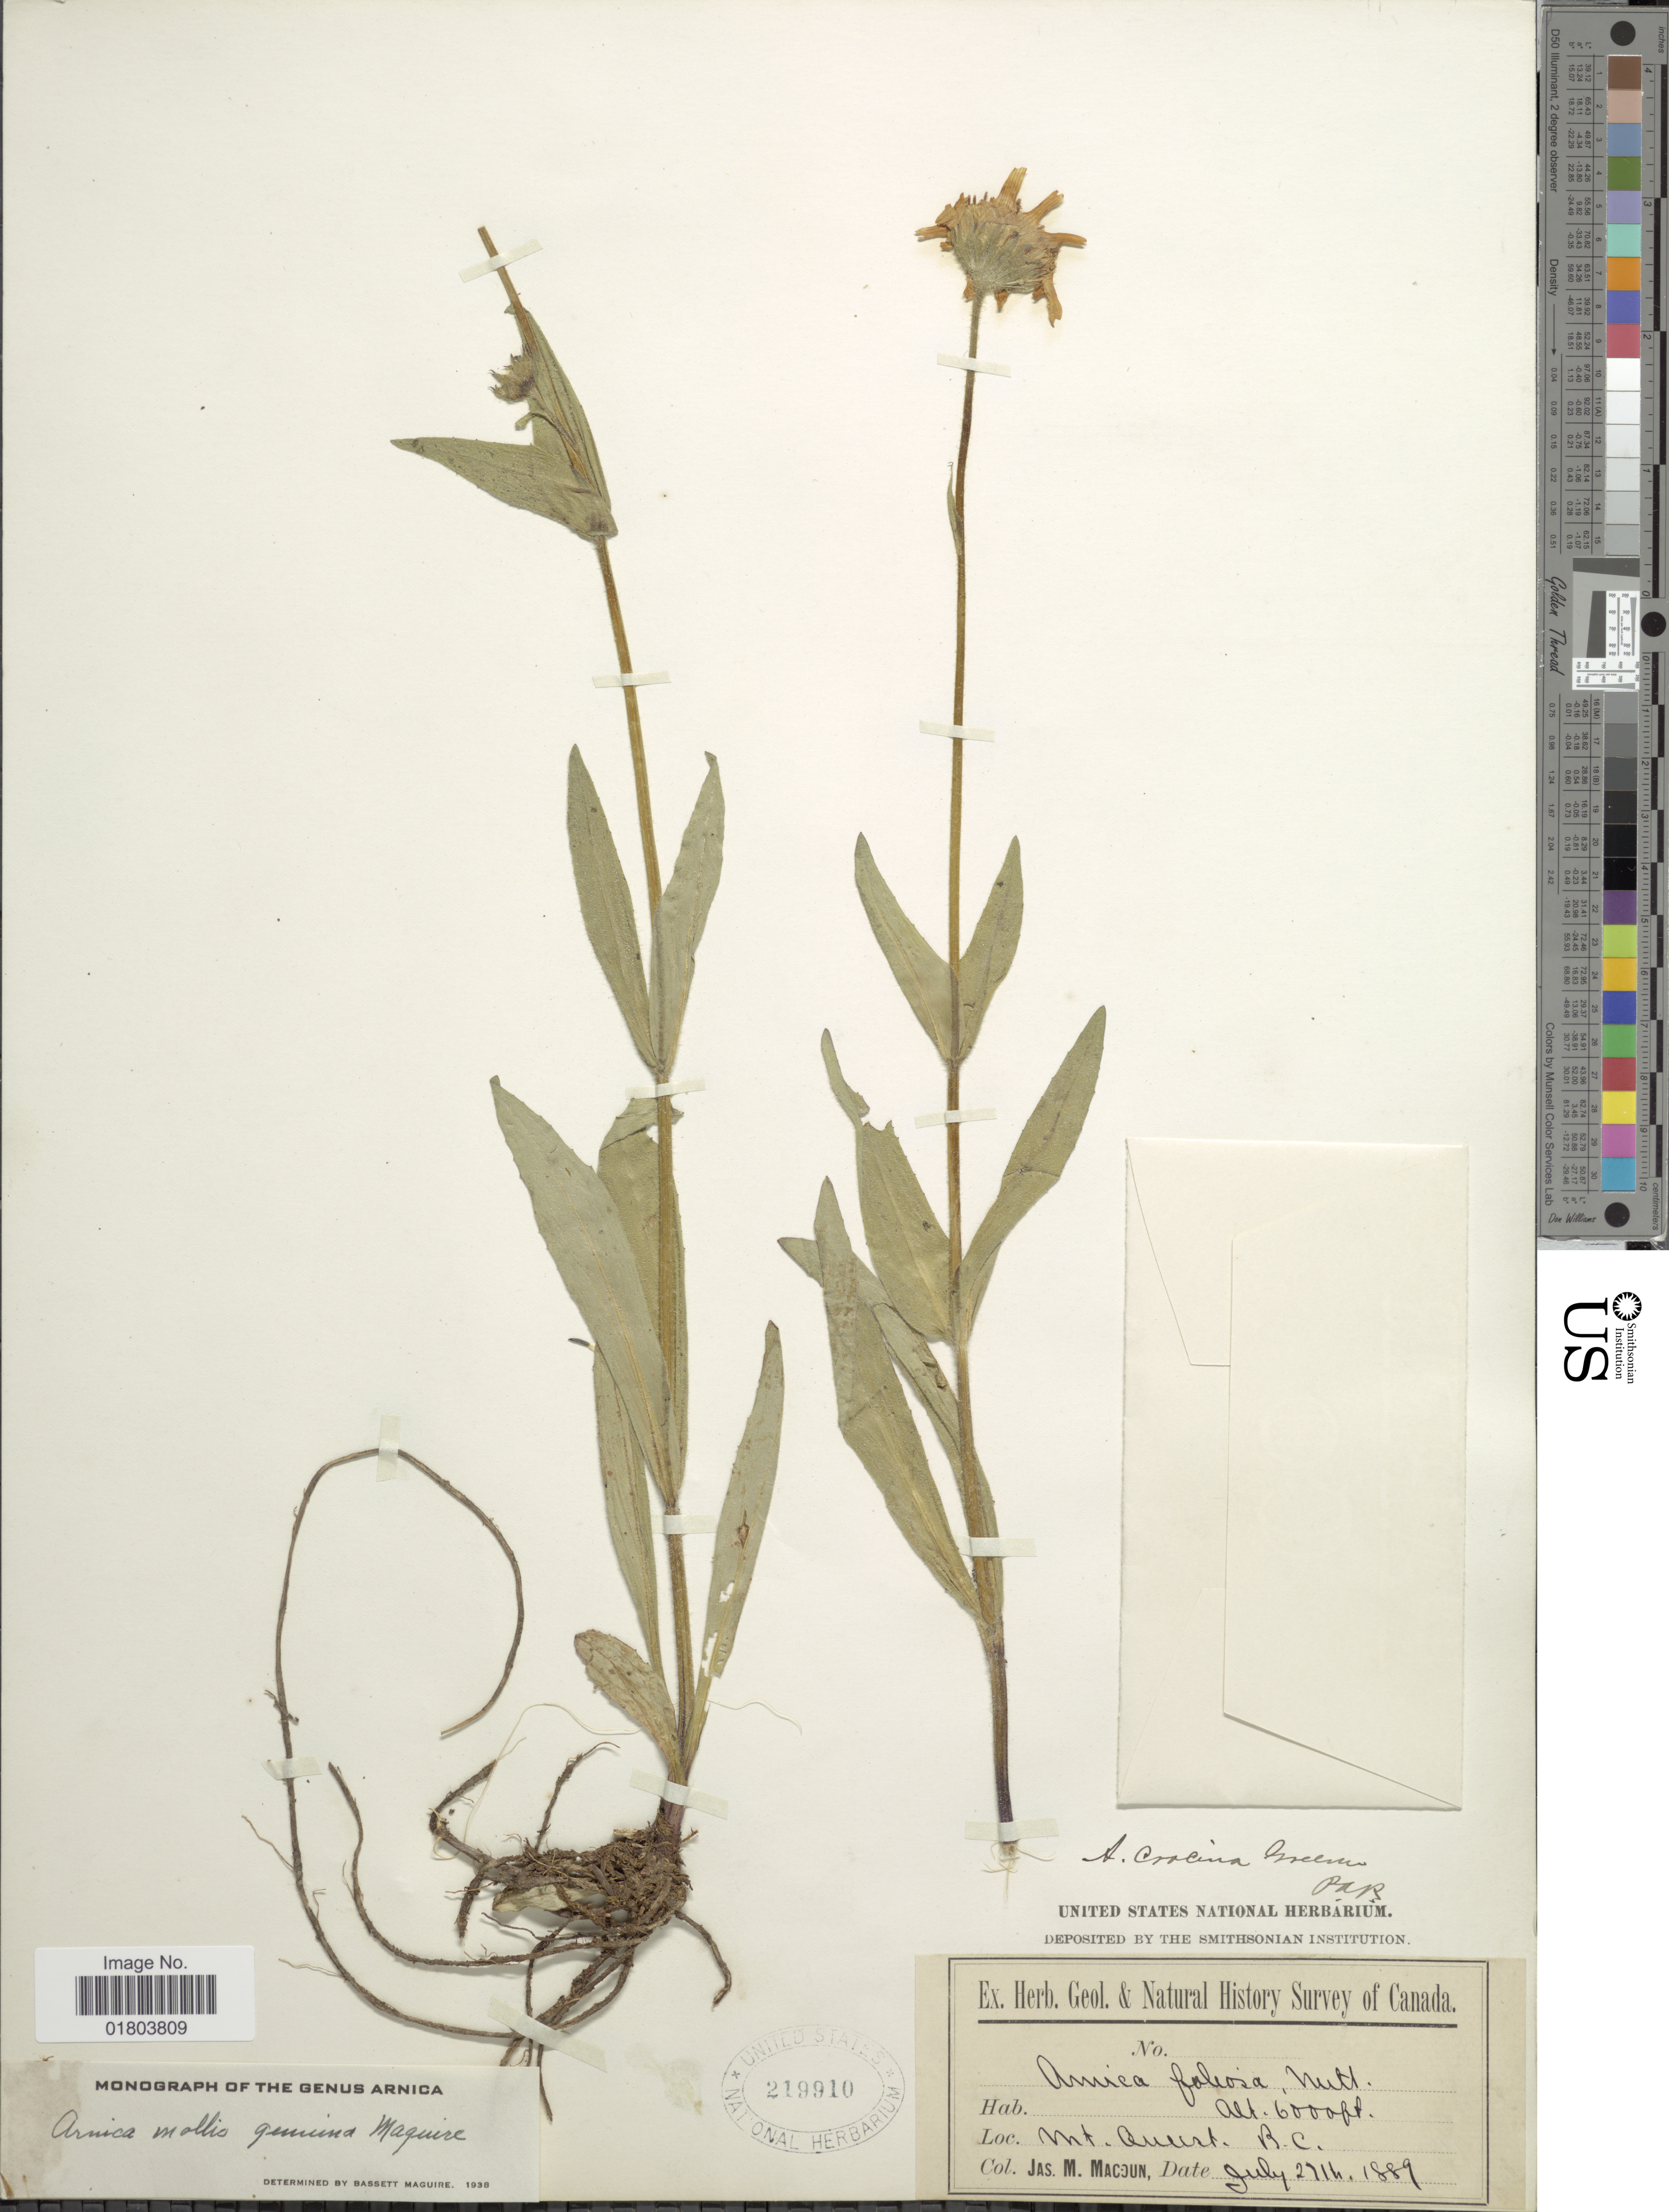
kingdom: Plantae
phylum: Tracheophyta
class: Magnoliopsida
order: Asterales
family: Asteraceae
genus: Arnica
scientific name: Arnica mollis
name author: Hook.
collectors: J. M. Macoun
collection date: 1889-07-27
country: Canada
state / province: British Columbia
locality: Mt Quest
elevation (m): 1829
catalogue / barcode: US 219910